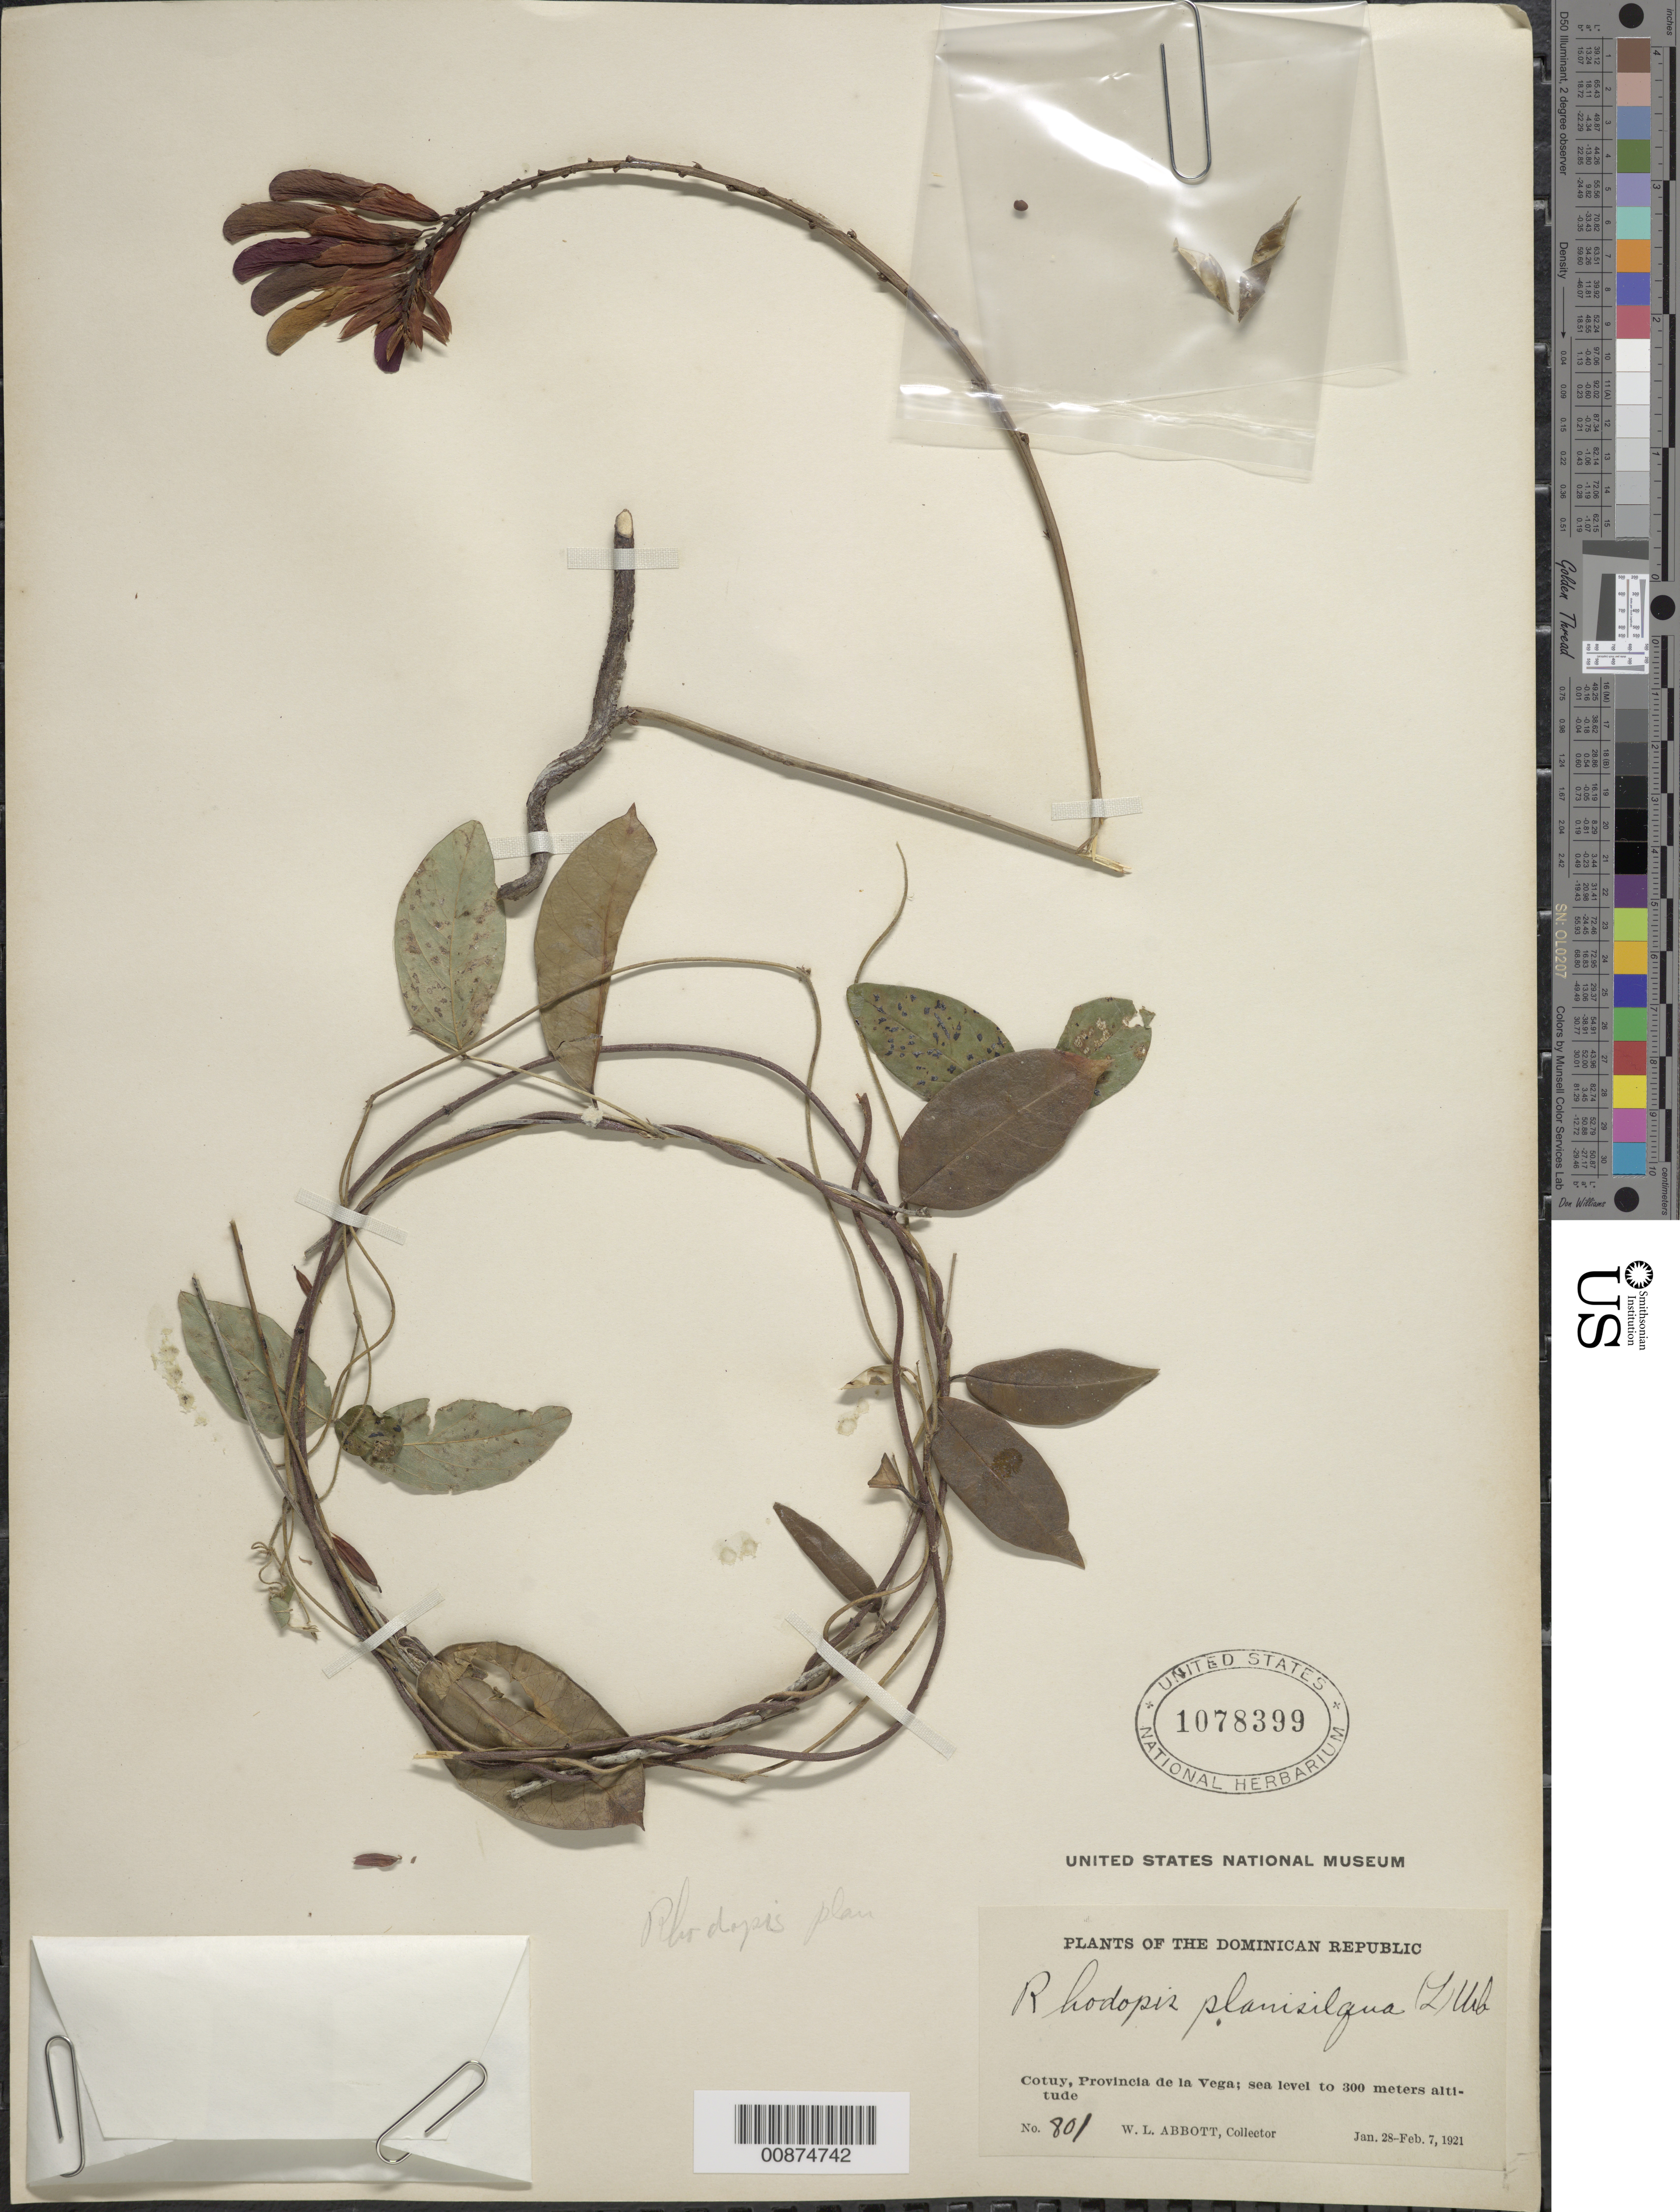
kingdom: Plantae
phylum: Tracheophyta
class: Magnoliopsida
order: Fabales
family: Fabaceae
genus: Rhodopis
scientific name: Rhodopis planisiliqua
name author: (L.) Urb.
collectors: W. L. Abbott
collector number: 801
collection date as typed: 28 Jan 1921 to 07 Feb 1921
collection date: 1921-01-28/1921-02-07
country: Dominican Republic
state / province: La Vega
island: Hispaniola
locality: Cotuy.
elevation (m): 0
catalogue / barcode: US 1078399